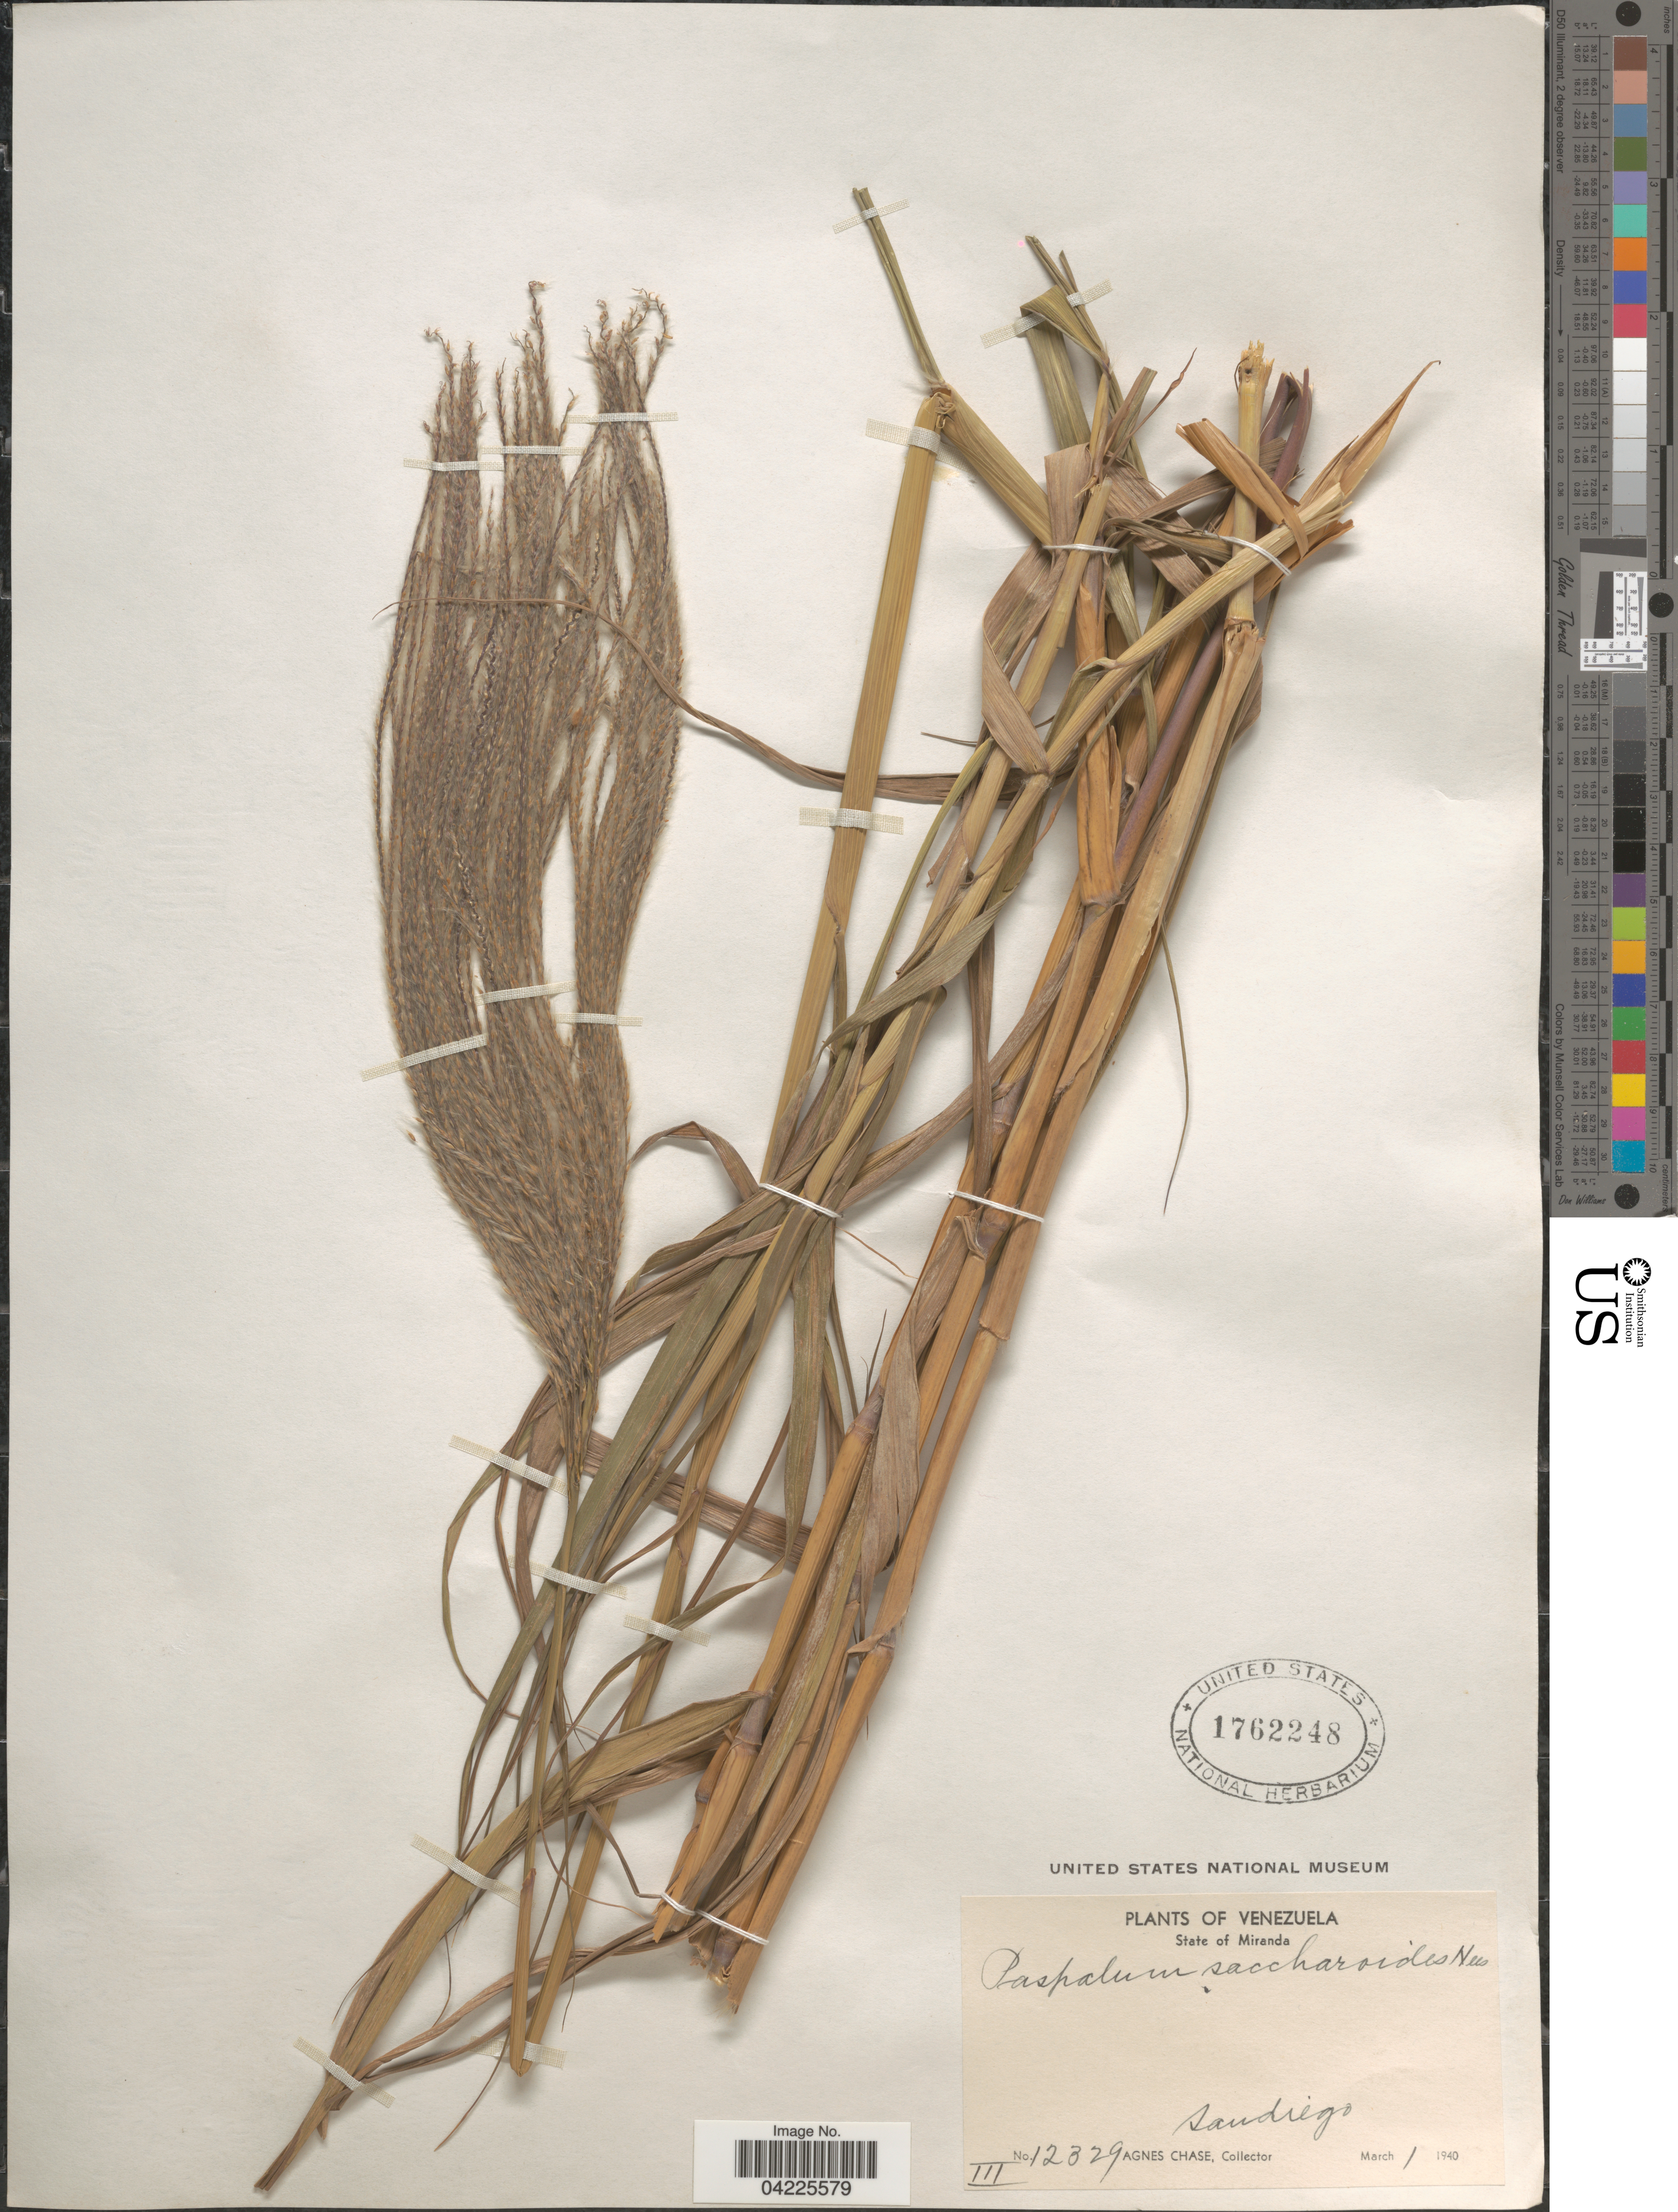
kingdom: Plantae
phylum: Tracheophyta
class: Liliopsida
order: Poales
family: Poaceae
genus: Paspalum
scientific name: Paspalum saccharoides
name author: Nees ex Trin.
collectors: A. Chase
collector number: III12329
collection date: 1940-03-01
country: Venezuela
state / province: Miranda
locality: Sandiego.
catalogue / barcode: US 1762248